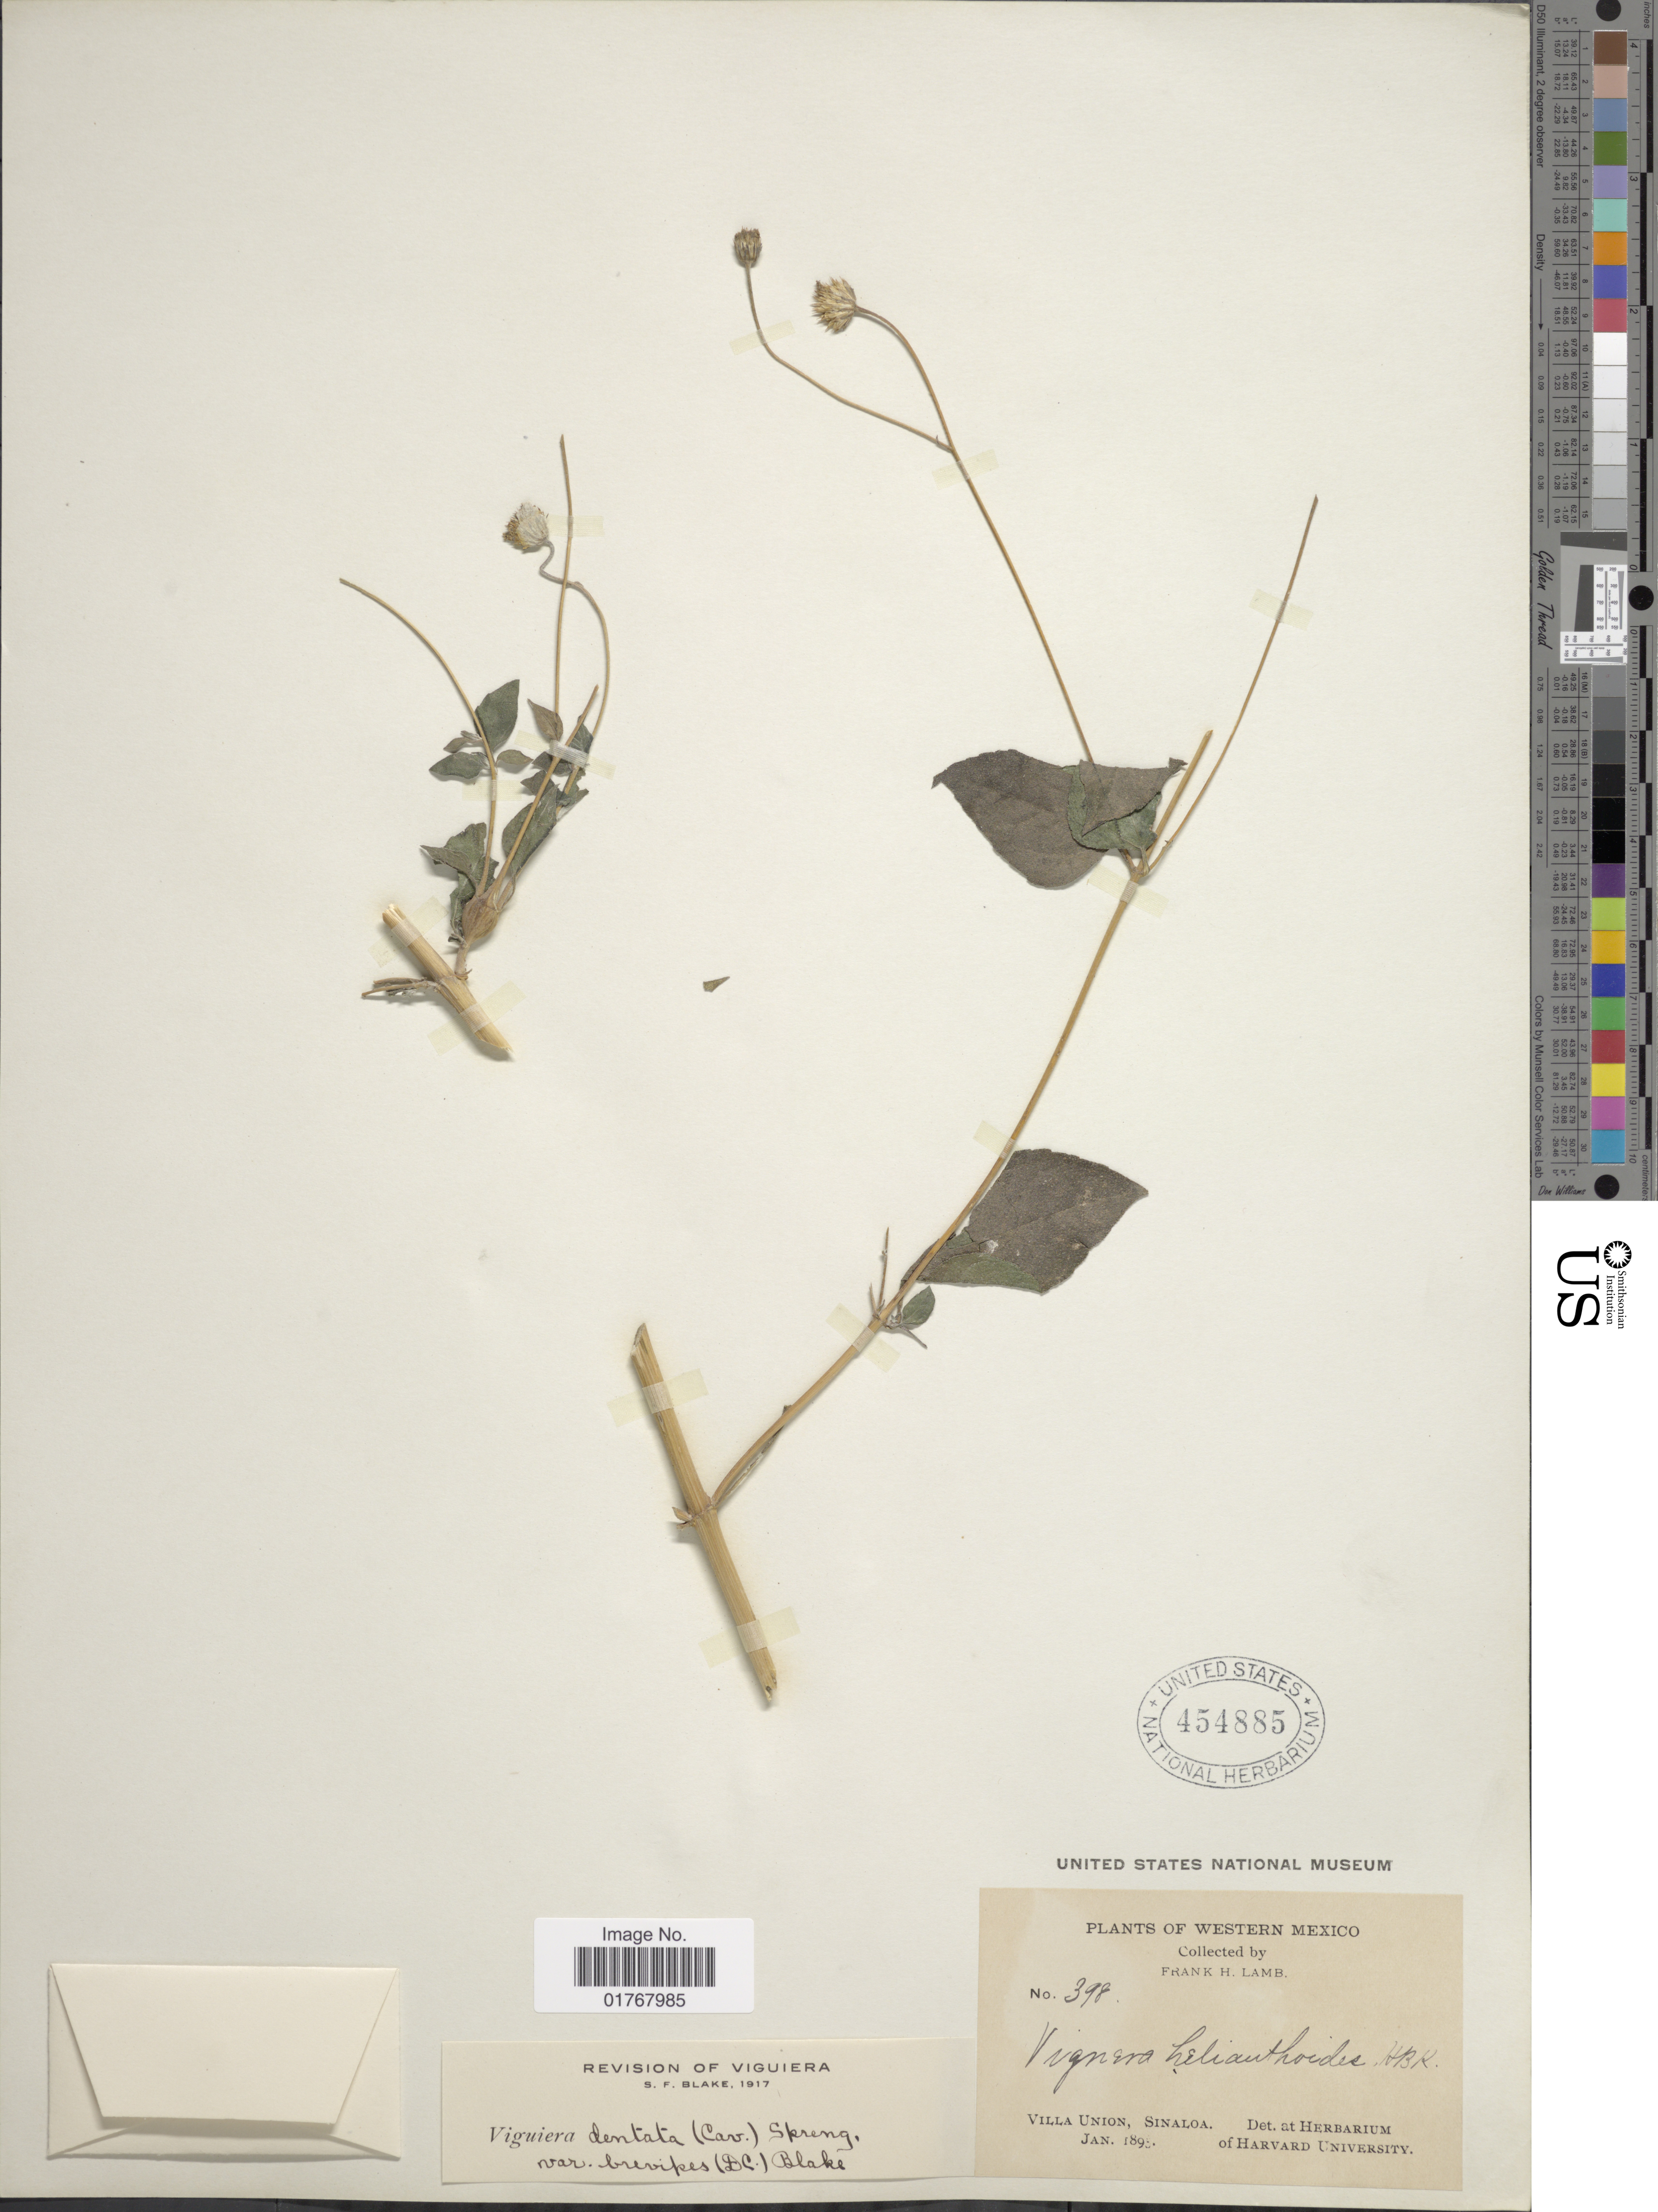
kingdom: Plantae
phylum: Tracheophyta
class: Magnoliopsida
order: Asterales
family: Asteraceae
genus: Viguiera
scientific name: Viguiera dentata var. brevipes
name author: (DC.) S.F. Blake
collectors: F. H. Lamb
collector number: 398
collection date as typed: Jan 1895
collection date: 1895-01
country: Mexico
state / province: Sinaloa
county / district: Mazatlán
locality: Villa Unión.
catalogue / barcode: US 454885